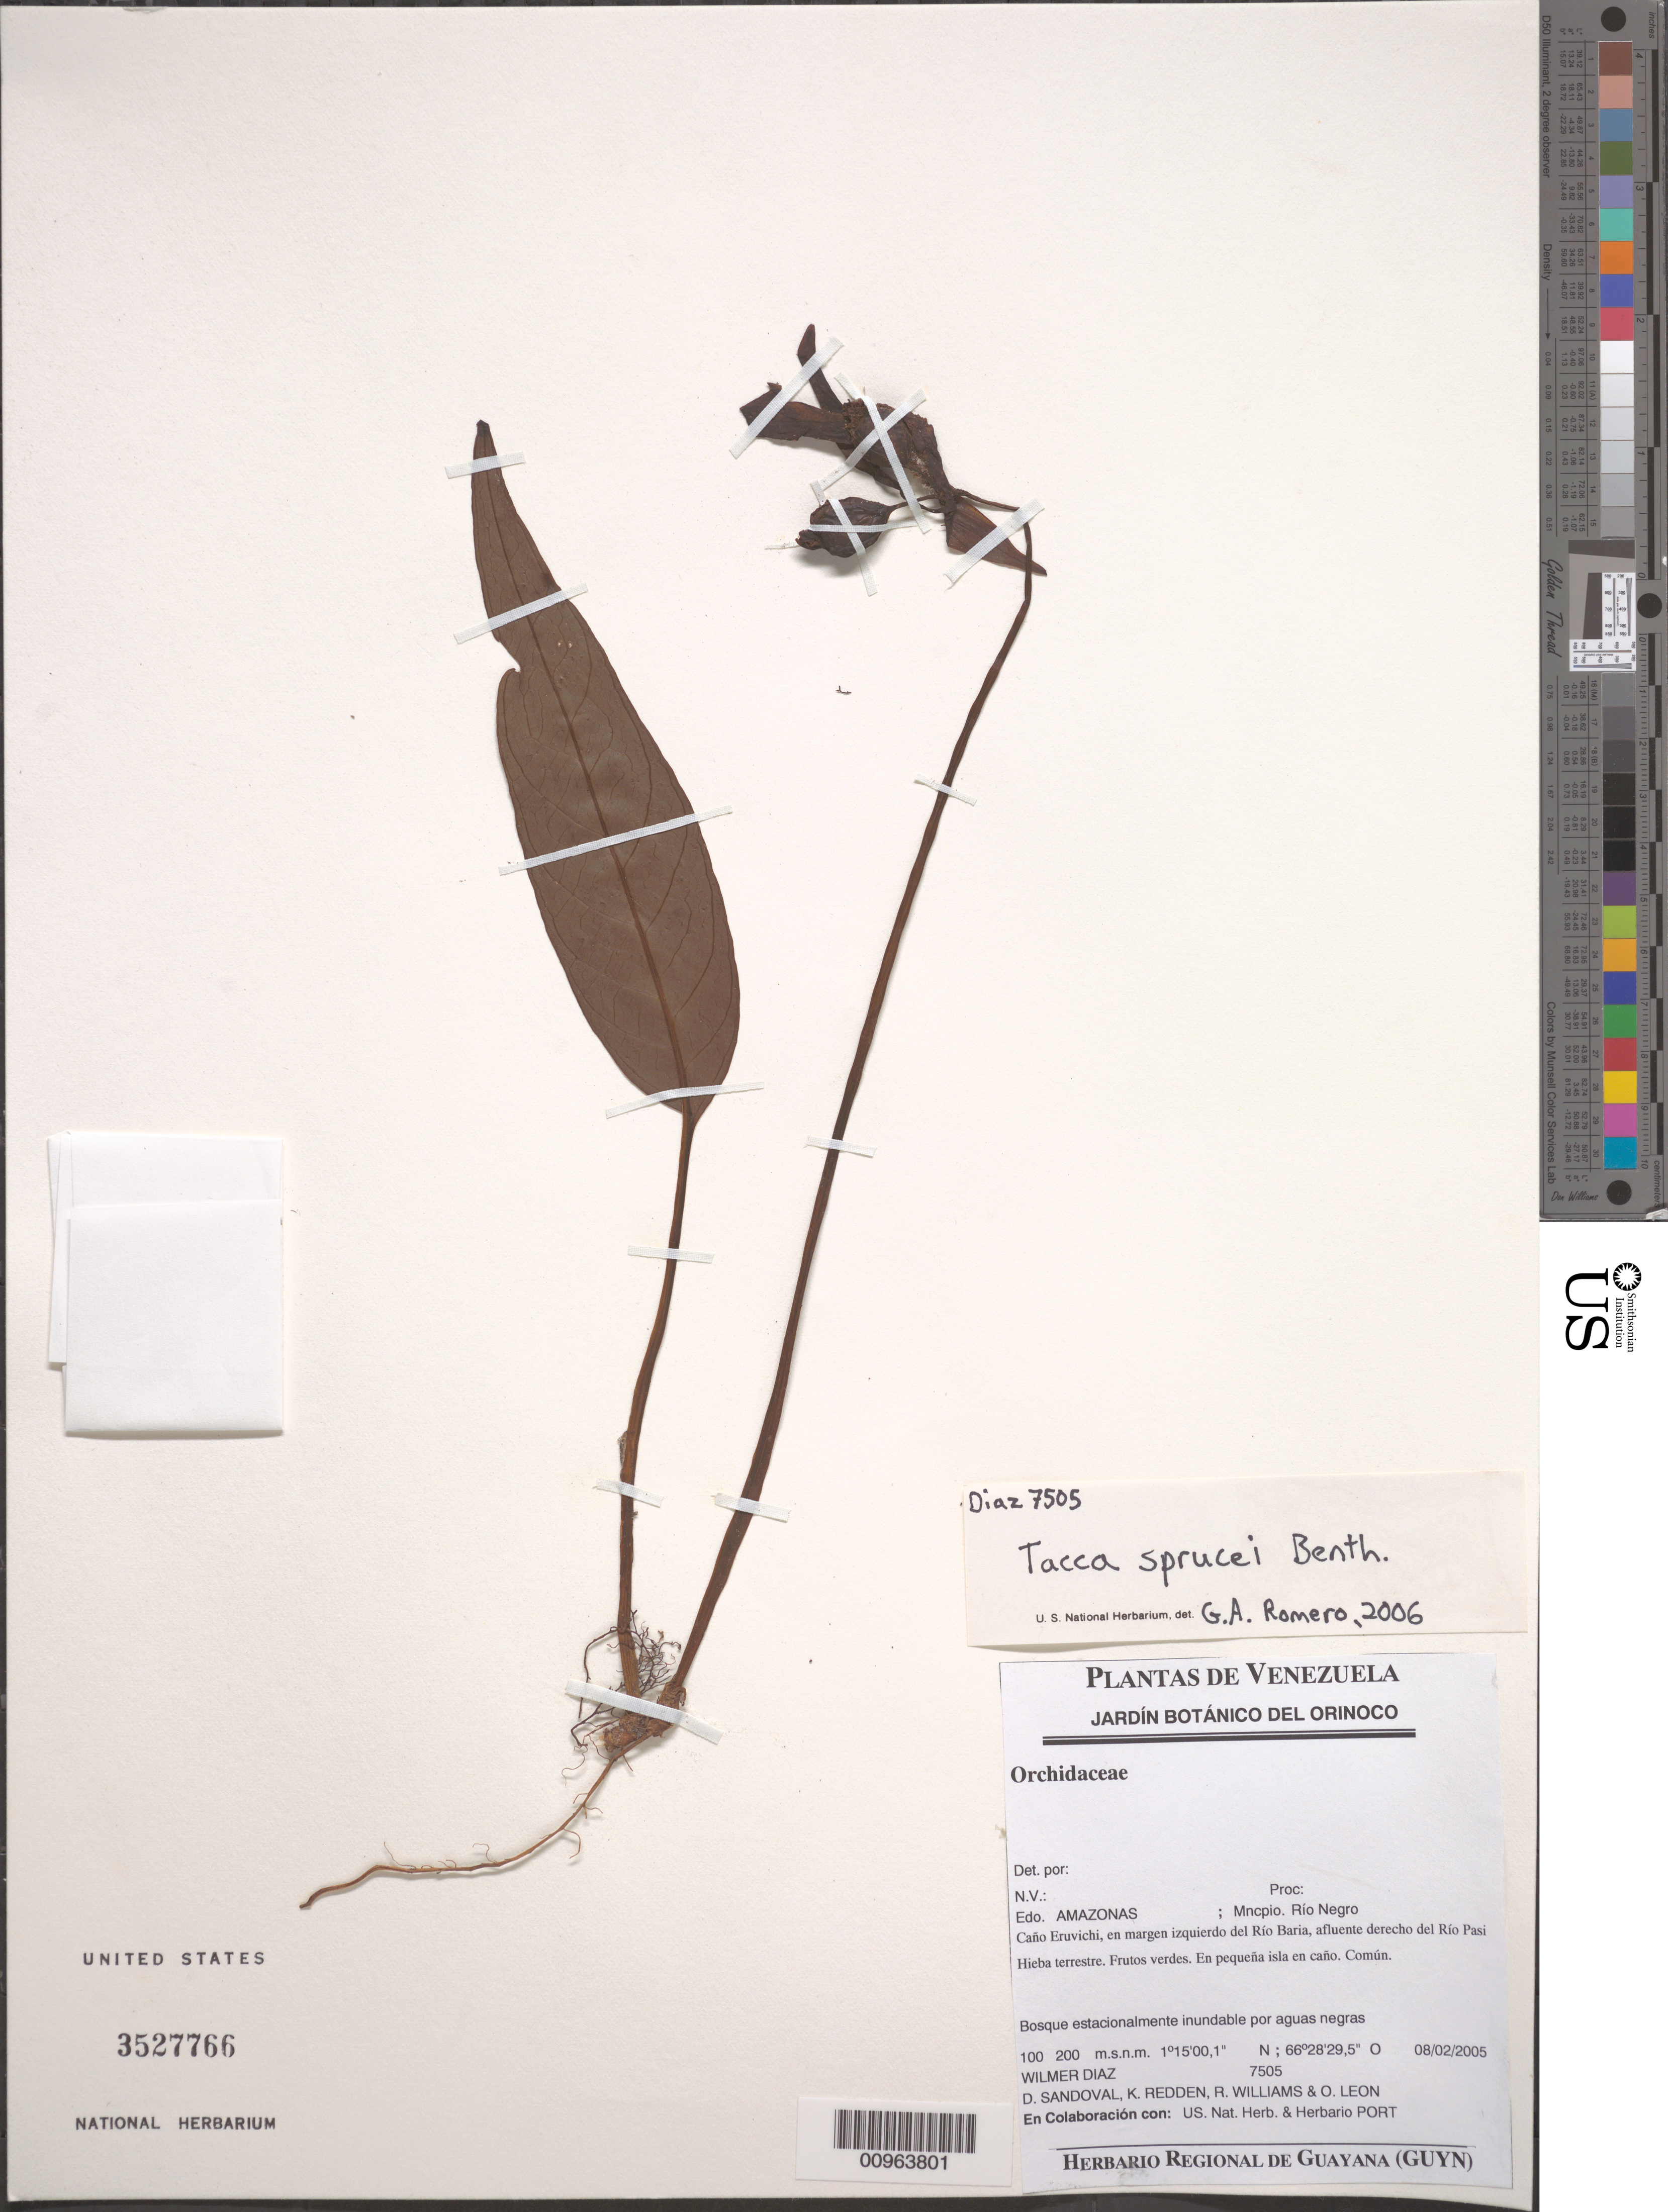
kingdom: Plantae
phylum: Tracheophyta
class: Liliopsida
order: Dioscoreales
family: Dioscoreaceae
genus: Tacca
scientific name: Tacca sprucei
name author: Seem.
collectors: W. Díaz P., D. Sandoval, K. M. Redden, R. Williams & O. León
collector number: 7505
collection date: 2005-02-08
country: Venezuela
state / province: Amazonas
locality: Mncpio. Río Negro. Caño Eruvichi, en margen izquierdo del Río Baria, afluente derecho del Río Pasi.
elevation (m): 100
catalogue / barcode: US 3527766